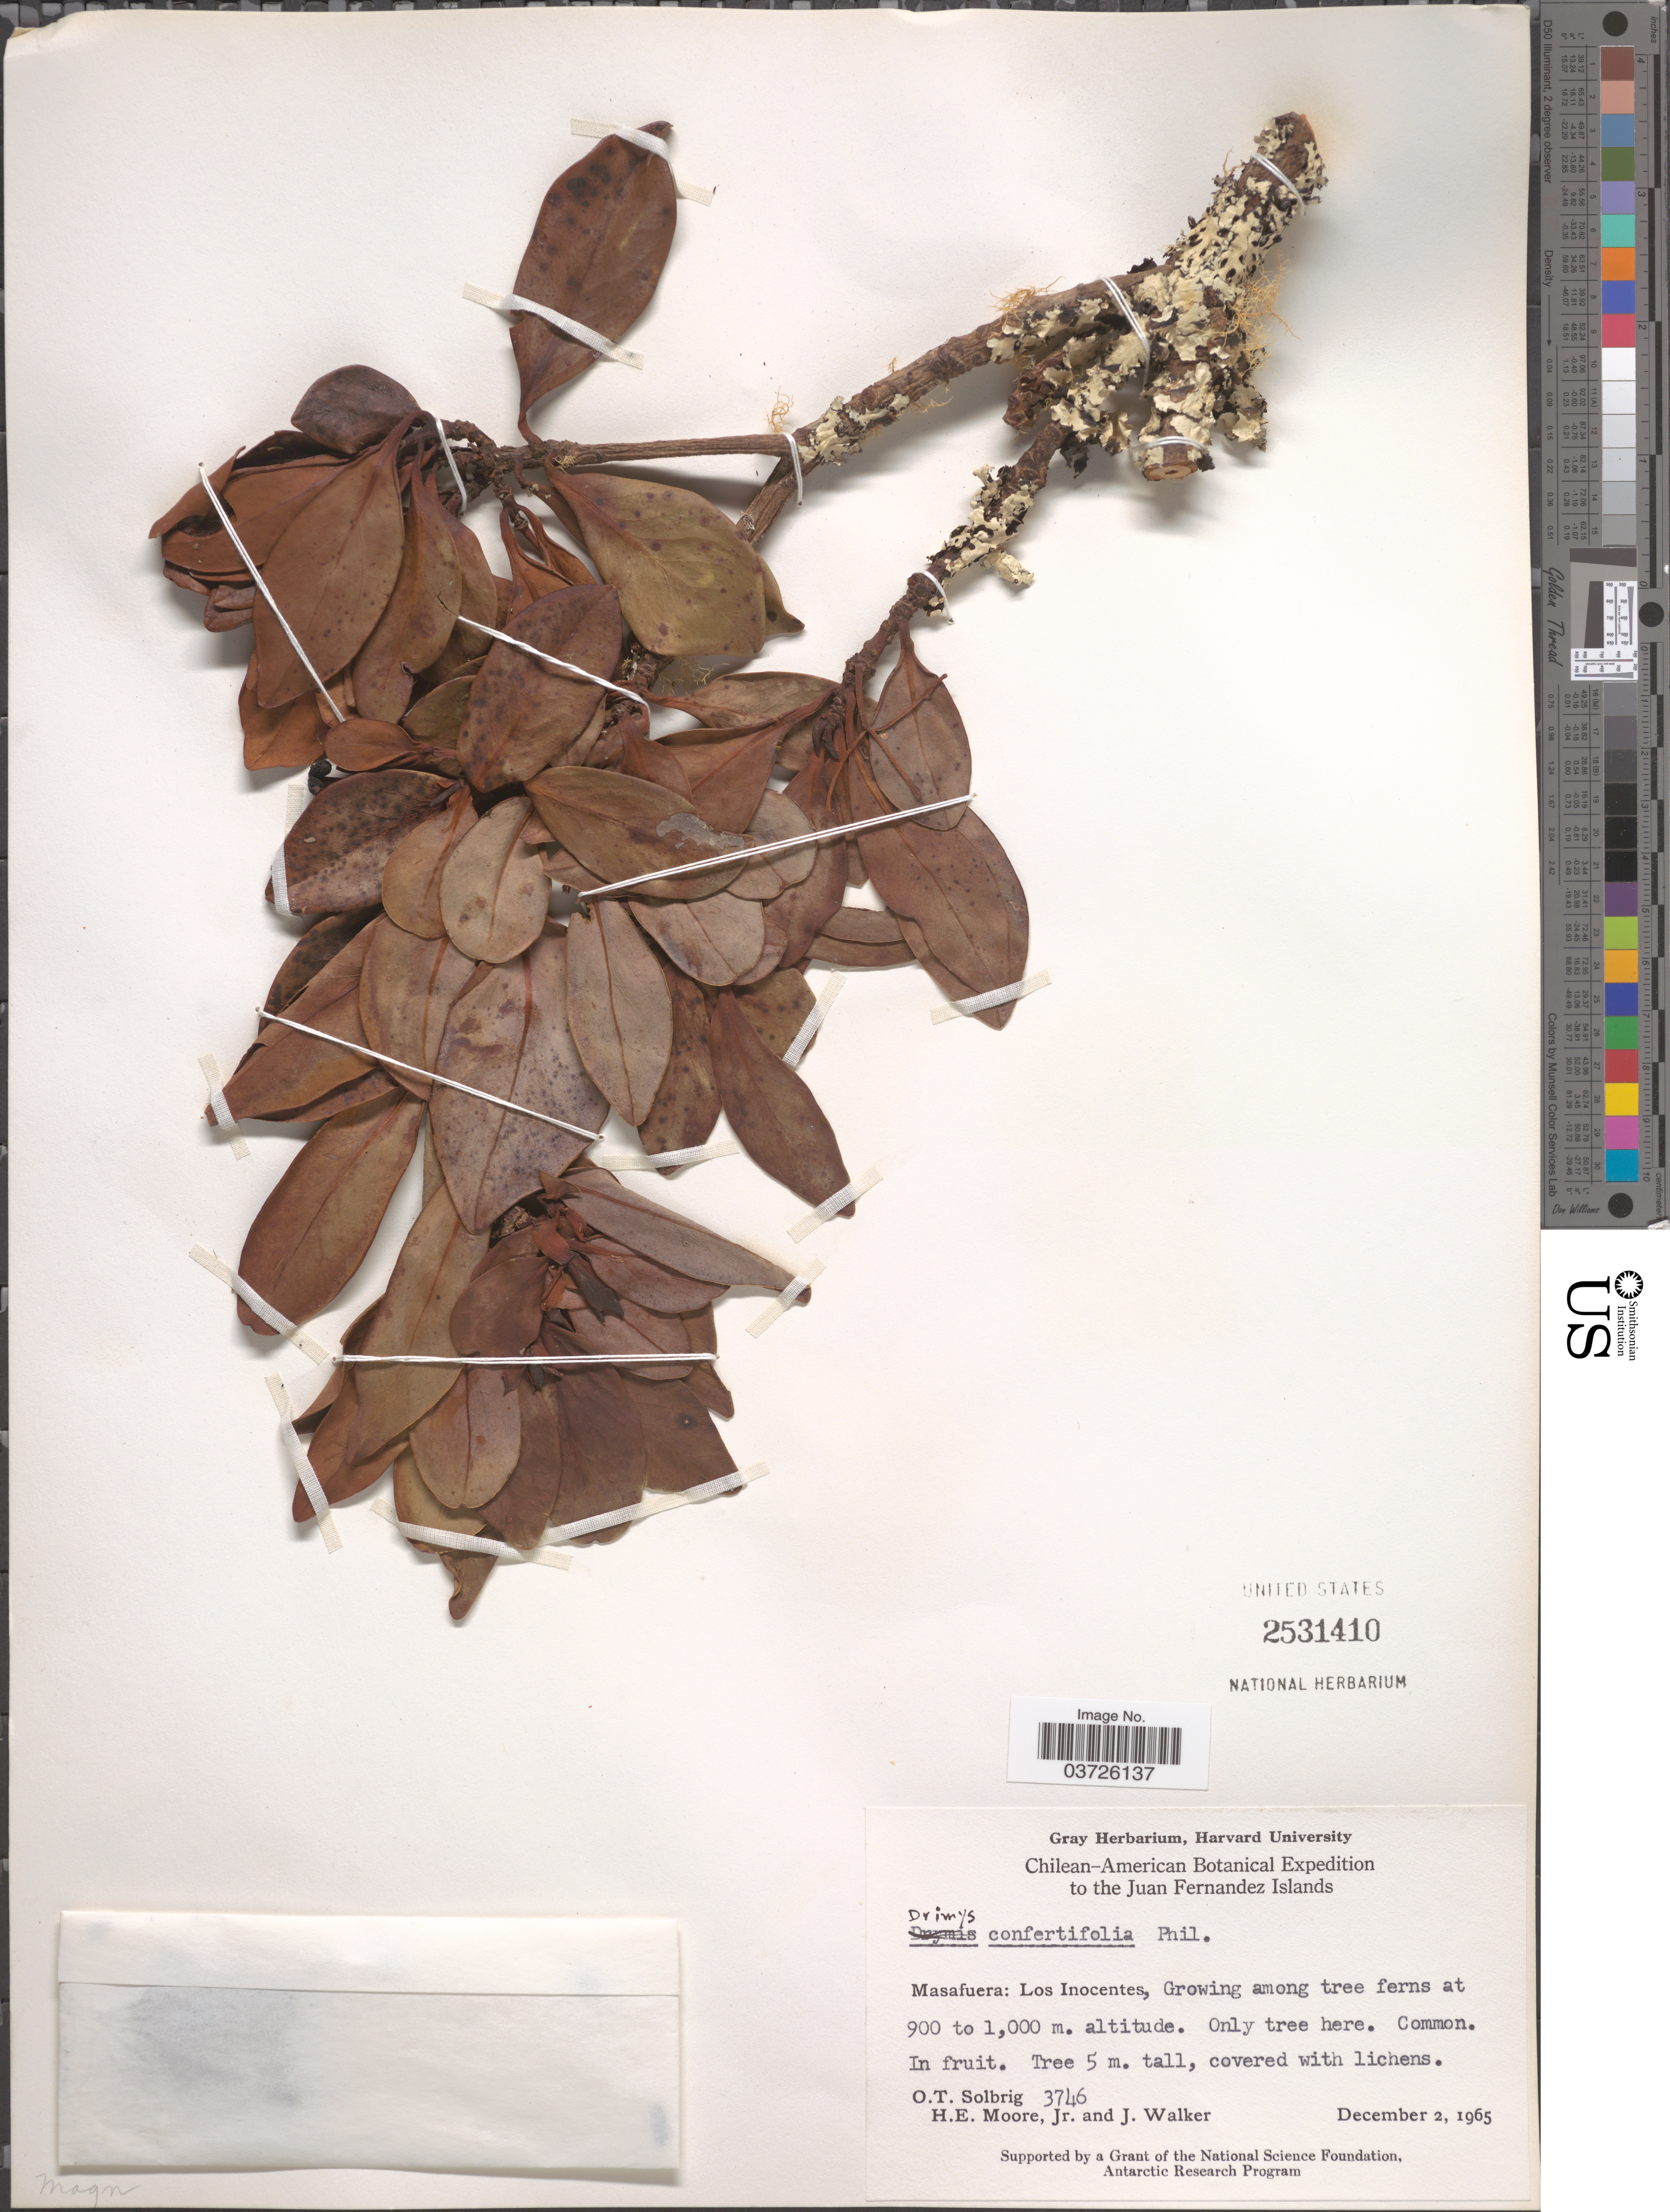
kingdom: Plantae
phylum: Tracheophyta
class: Magnoliopsida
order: Canellales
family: Winteraceae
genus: Drimys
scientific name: Drimys confertifolia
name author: Phil.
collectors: O. T. Solbrig, H. Moore & J. Walker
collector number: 3746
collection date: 1965-12-02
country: Chile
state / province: Valparaíso (V)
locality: The Juan Fernandez Islands. Masafuera: Los Innocentes.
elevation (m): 900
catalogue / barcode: US 2531410